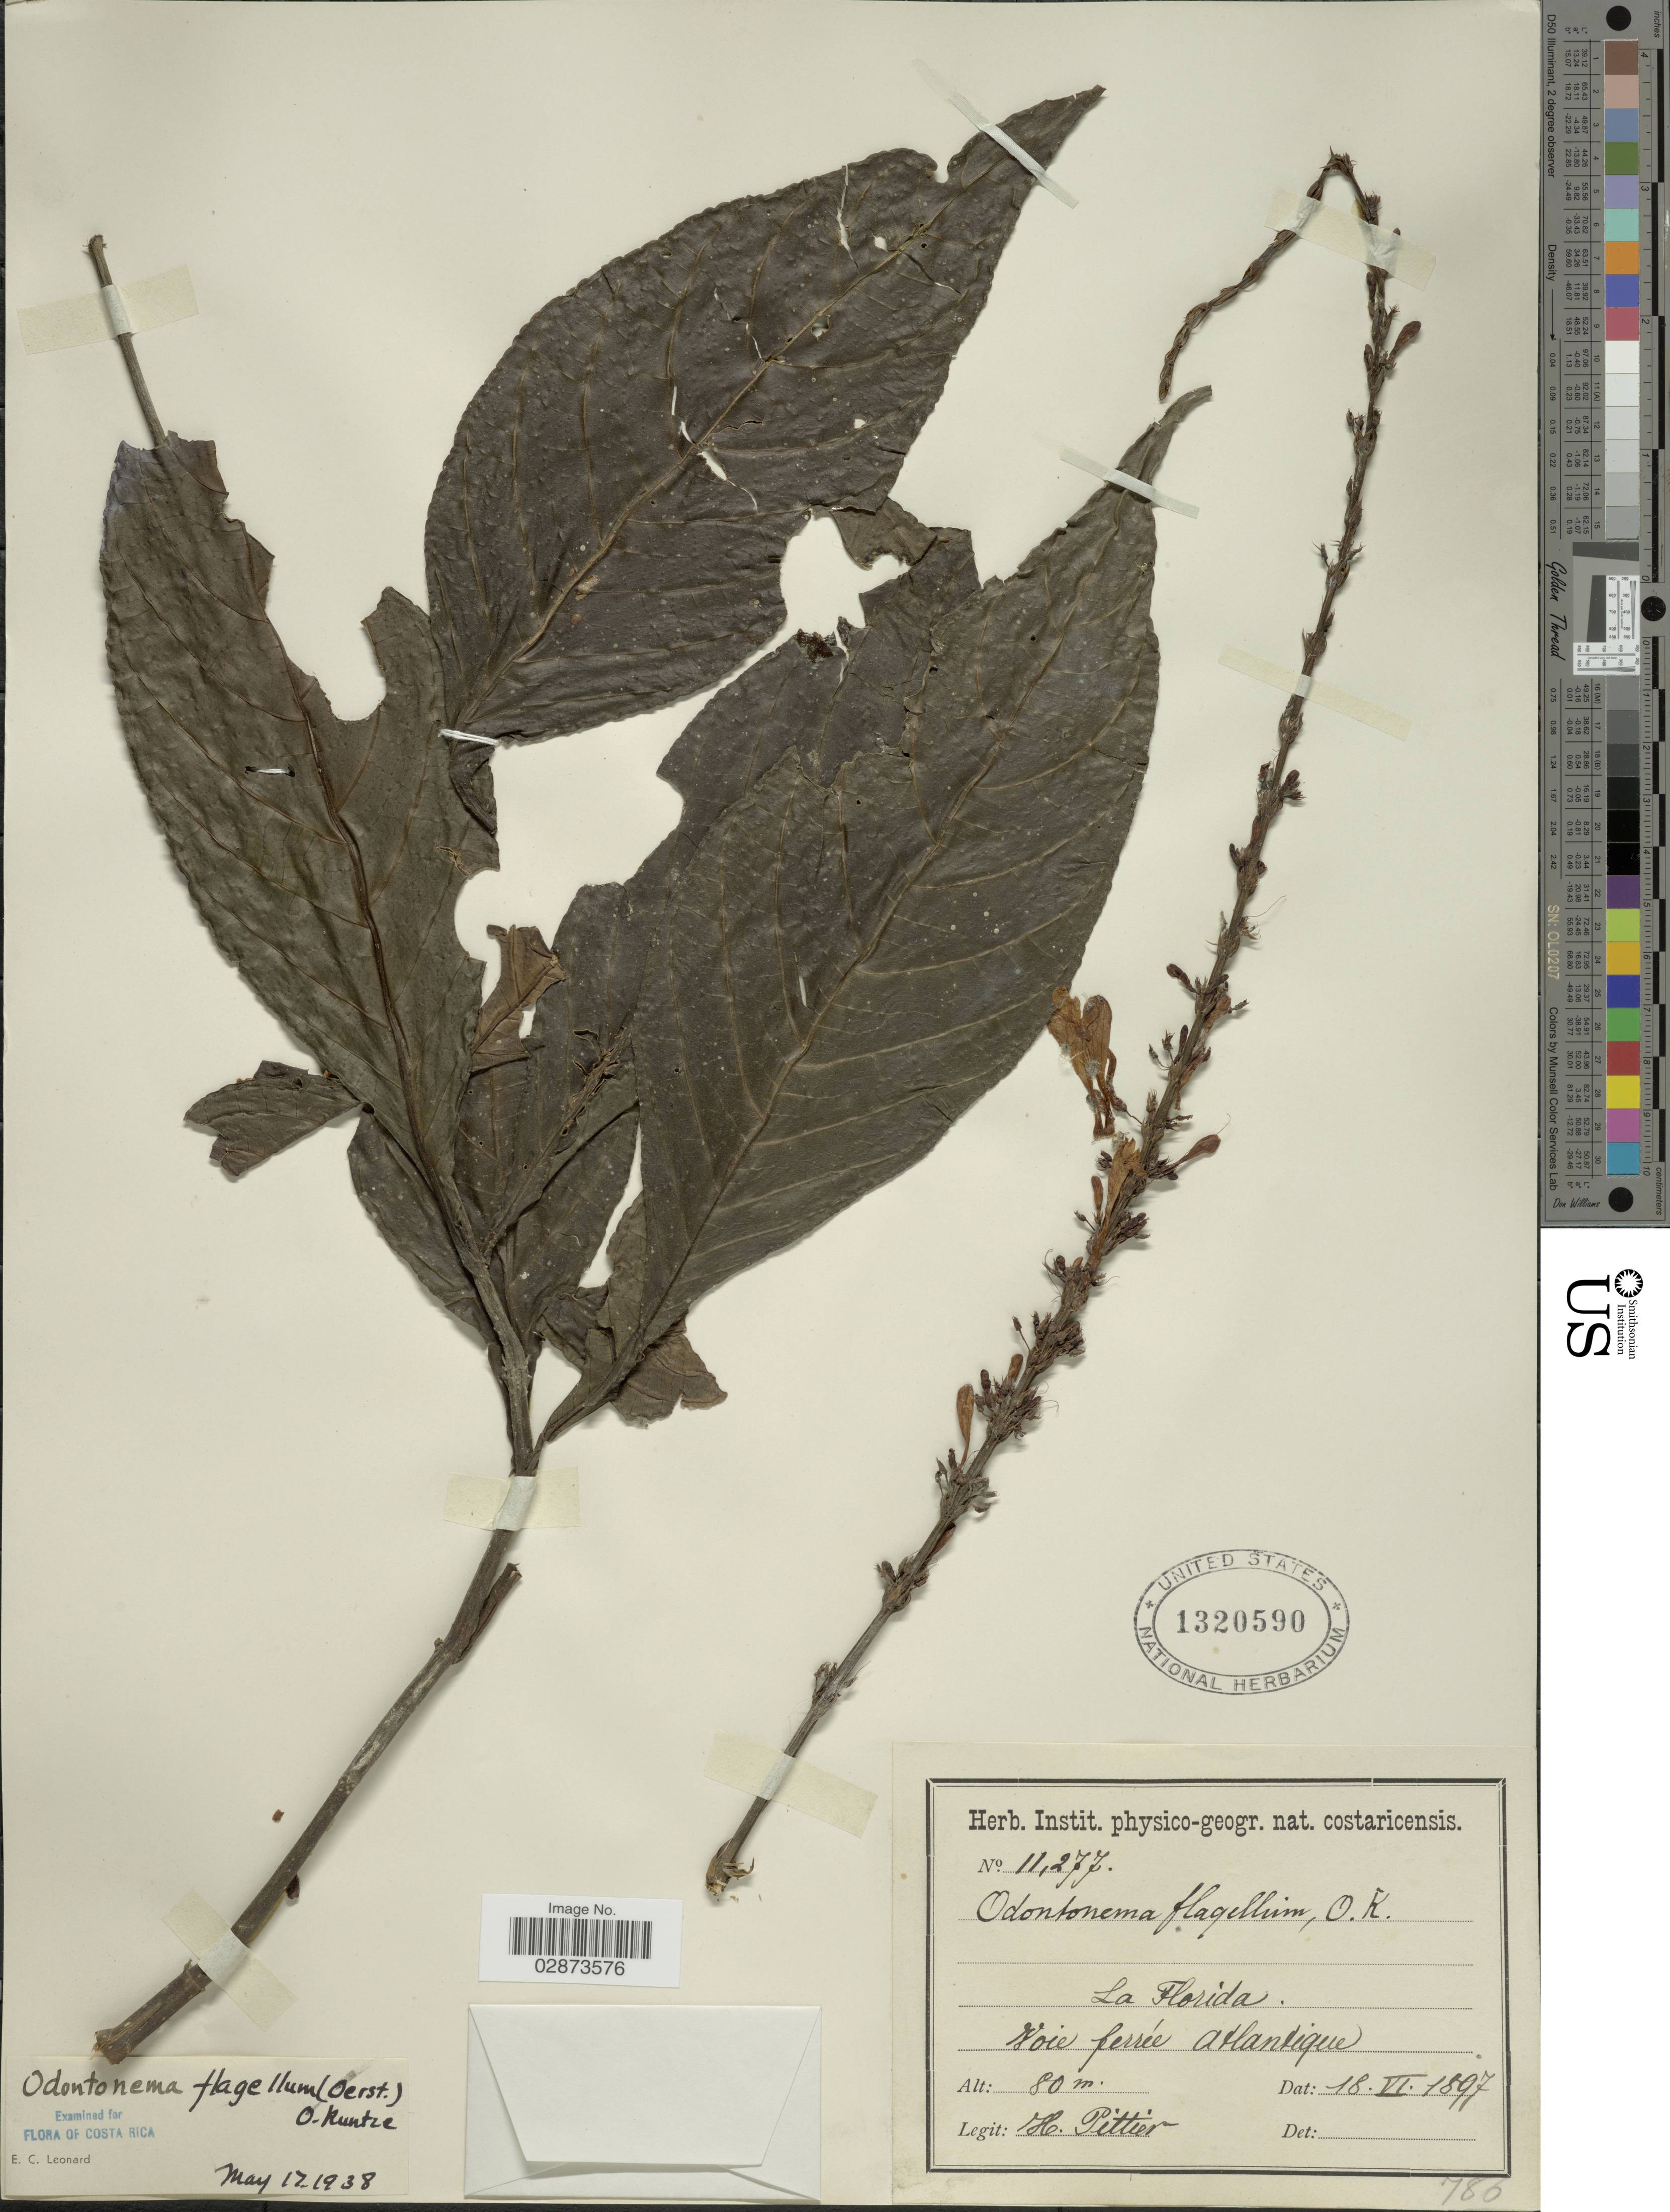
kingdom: Plantae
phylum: Tracheophyta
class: Magnoliopsida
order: Lamiales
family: Acanthaceae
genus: Odontonema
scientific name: Odontonema tubaeforme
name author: (Bertol.) Kuntze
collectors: H. F. Pittier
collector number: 11277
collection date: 1897-06-18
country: Costa Rica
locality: La Florida. Voie ferrée Atlantique.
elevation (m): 80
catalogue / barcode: US 1320590